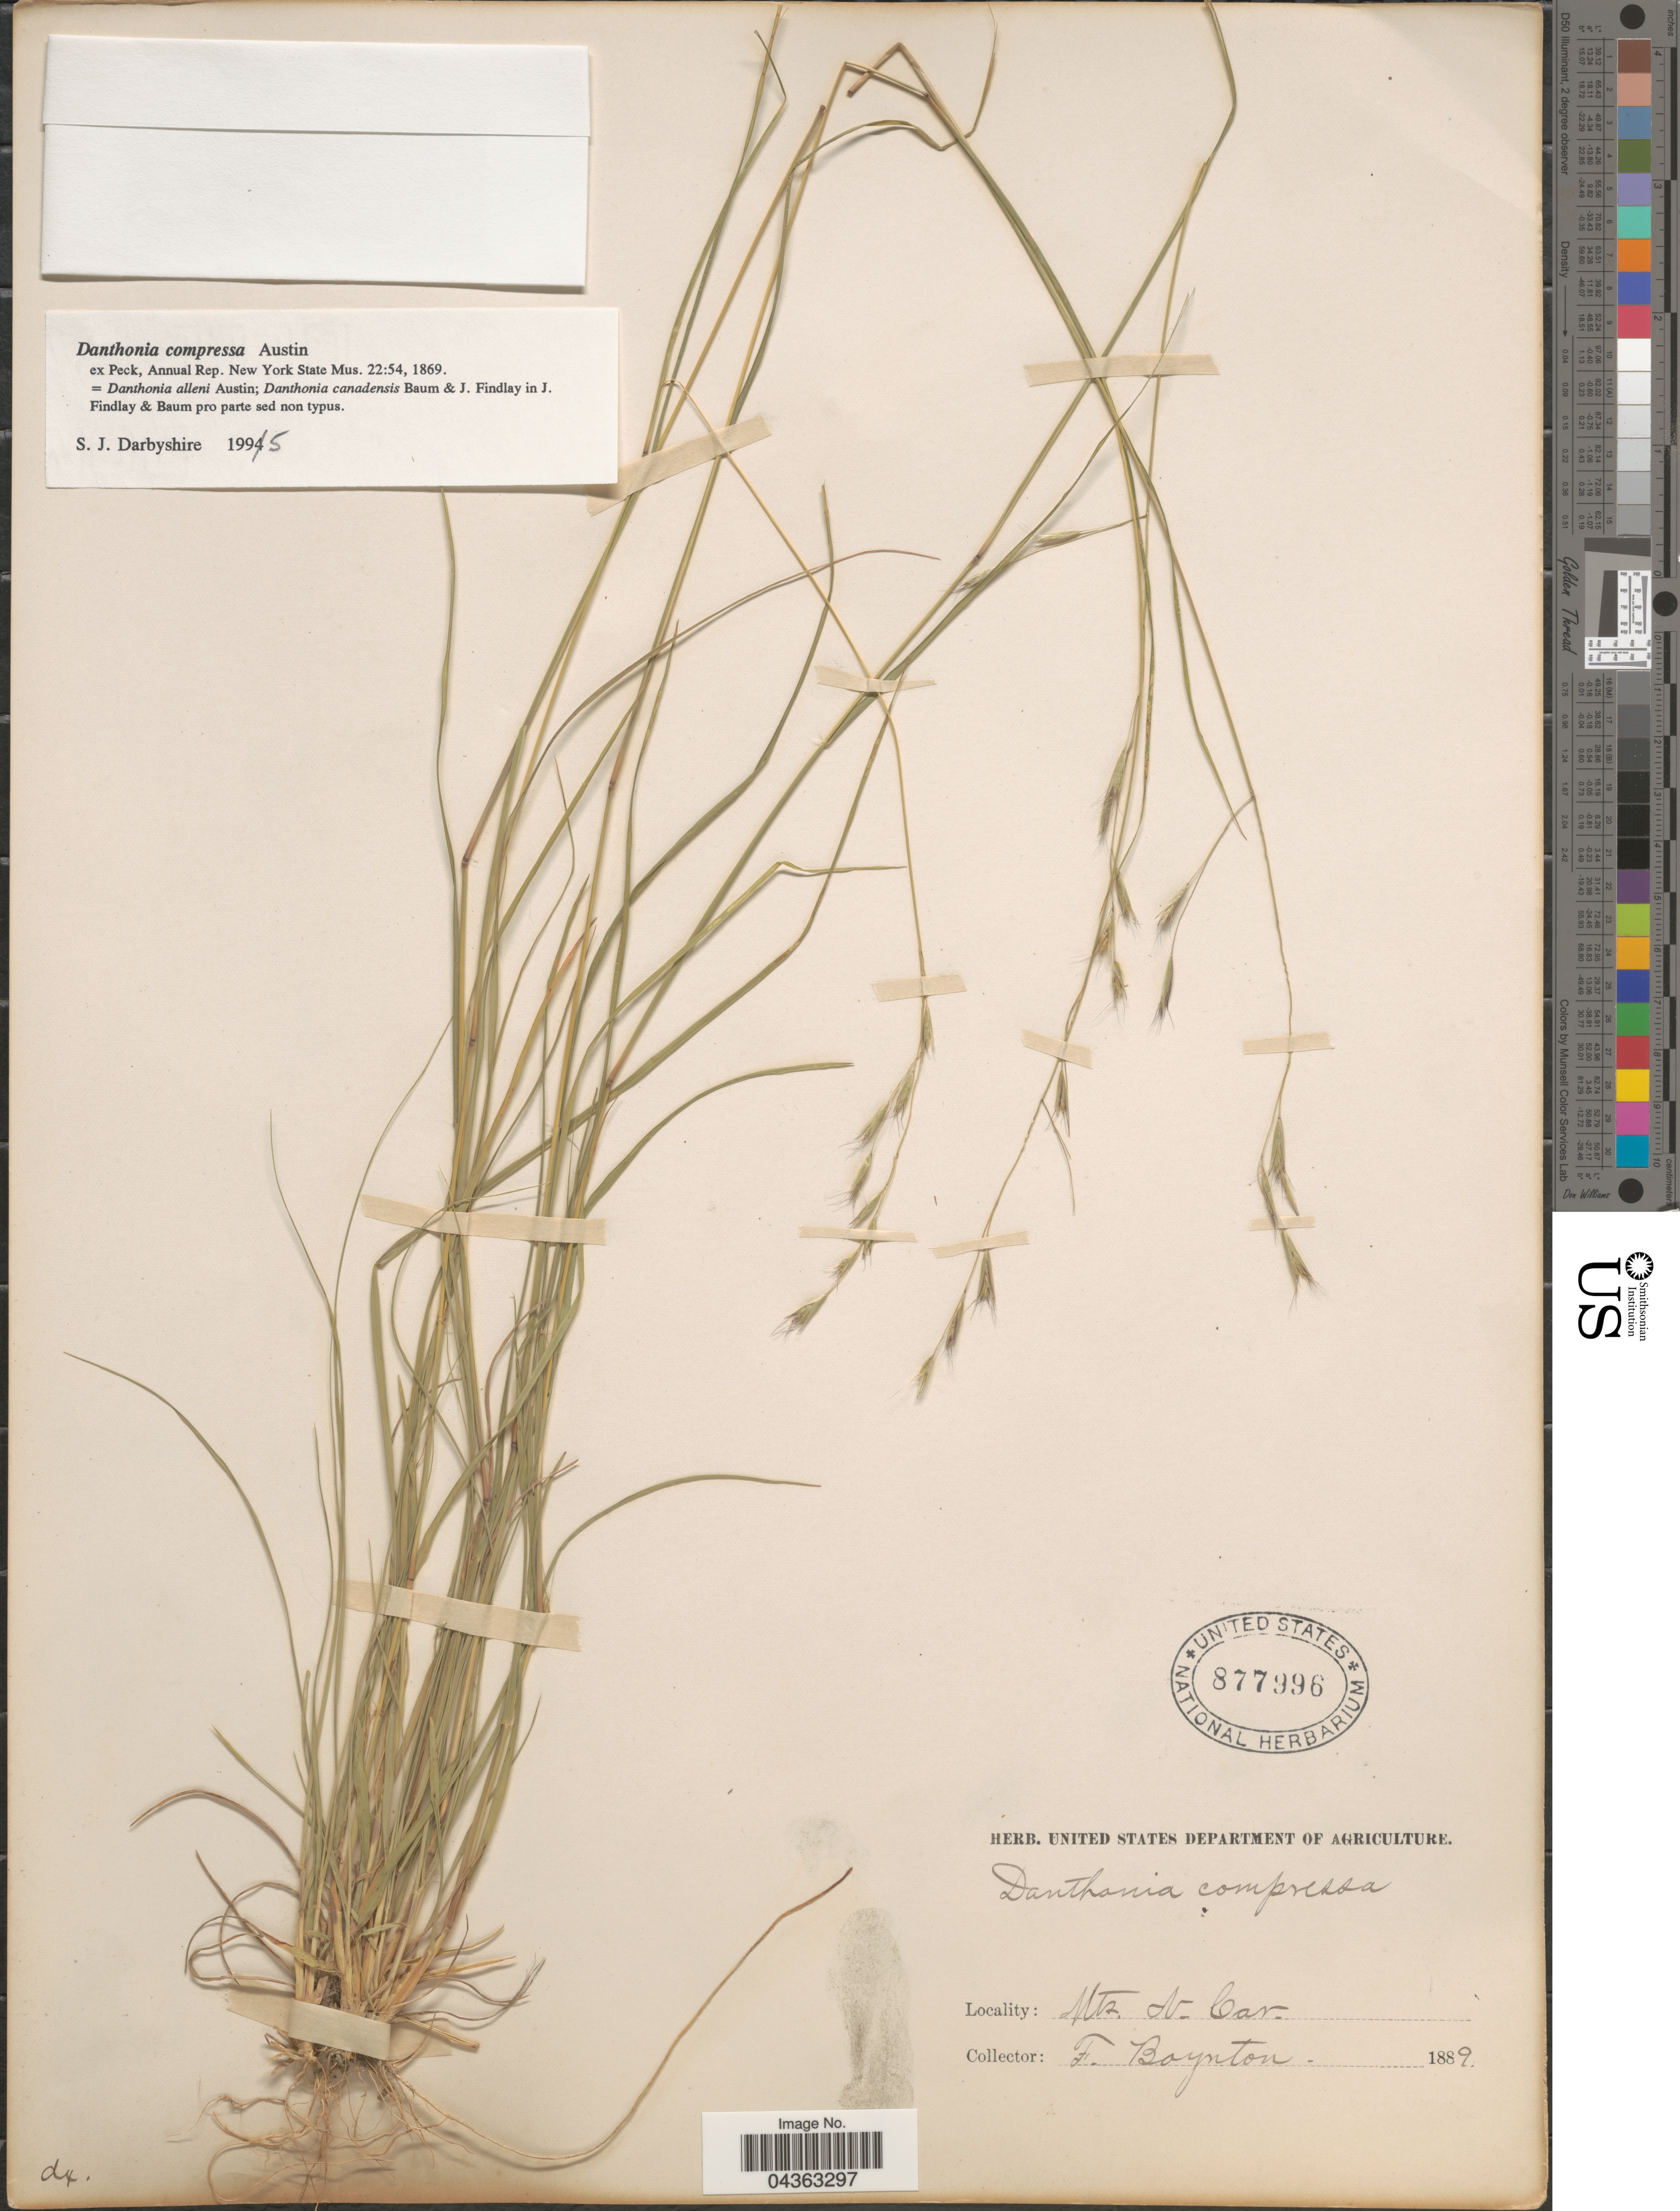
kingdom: Plantae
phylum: Tracheophyta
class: Liliopsida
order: Poales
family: Poaceae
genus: Danthonia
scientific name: Danthonia compressa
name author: Austin in F. Peck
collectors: F. Boynton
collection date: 1889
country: United States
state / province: North Carolina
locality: Mts. N. Car.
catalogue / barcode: US 877996